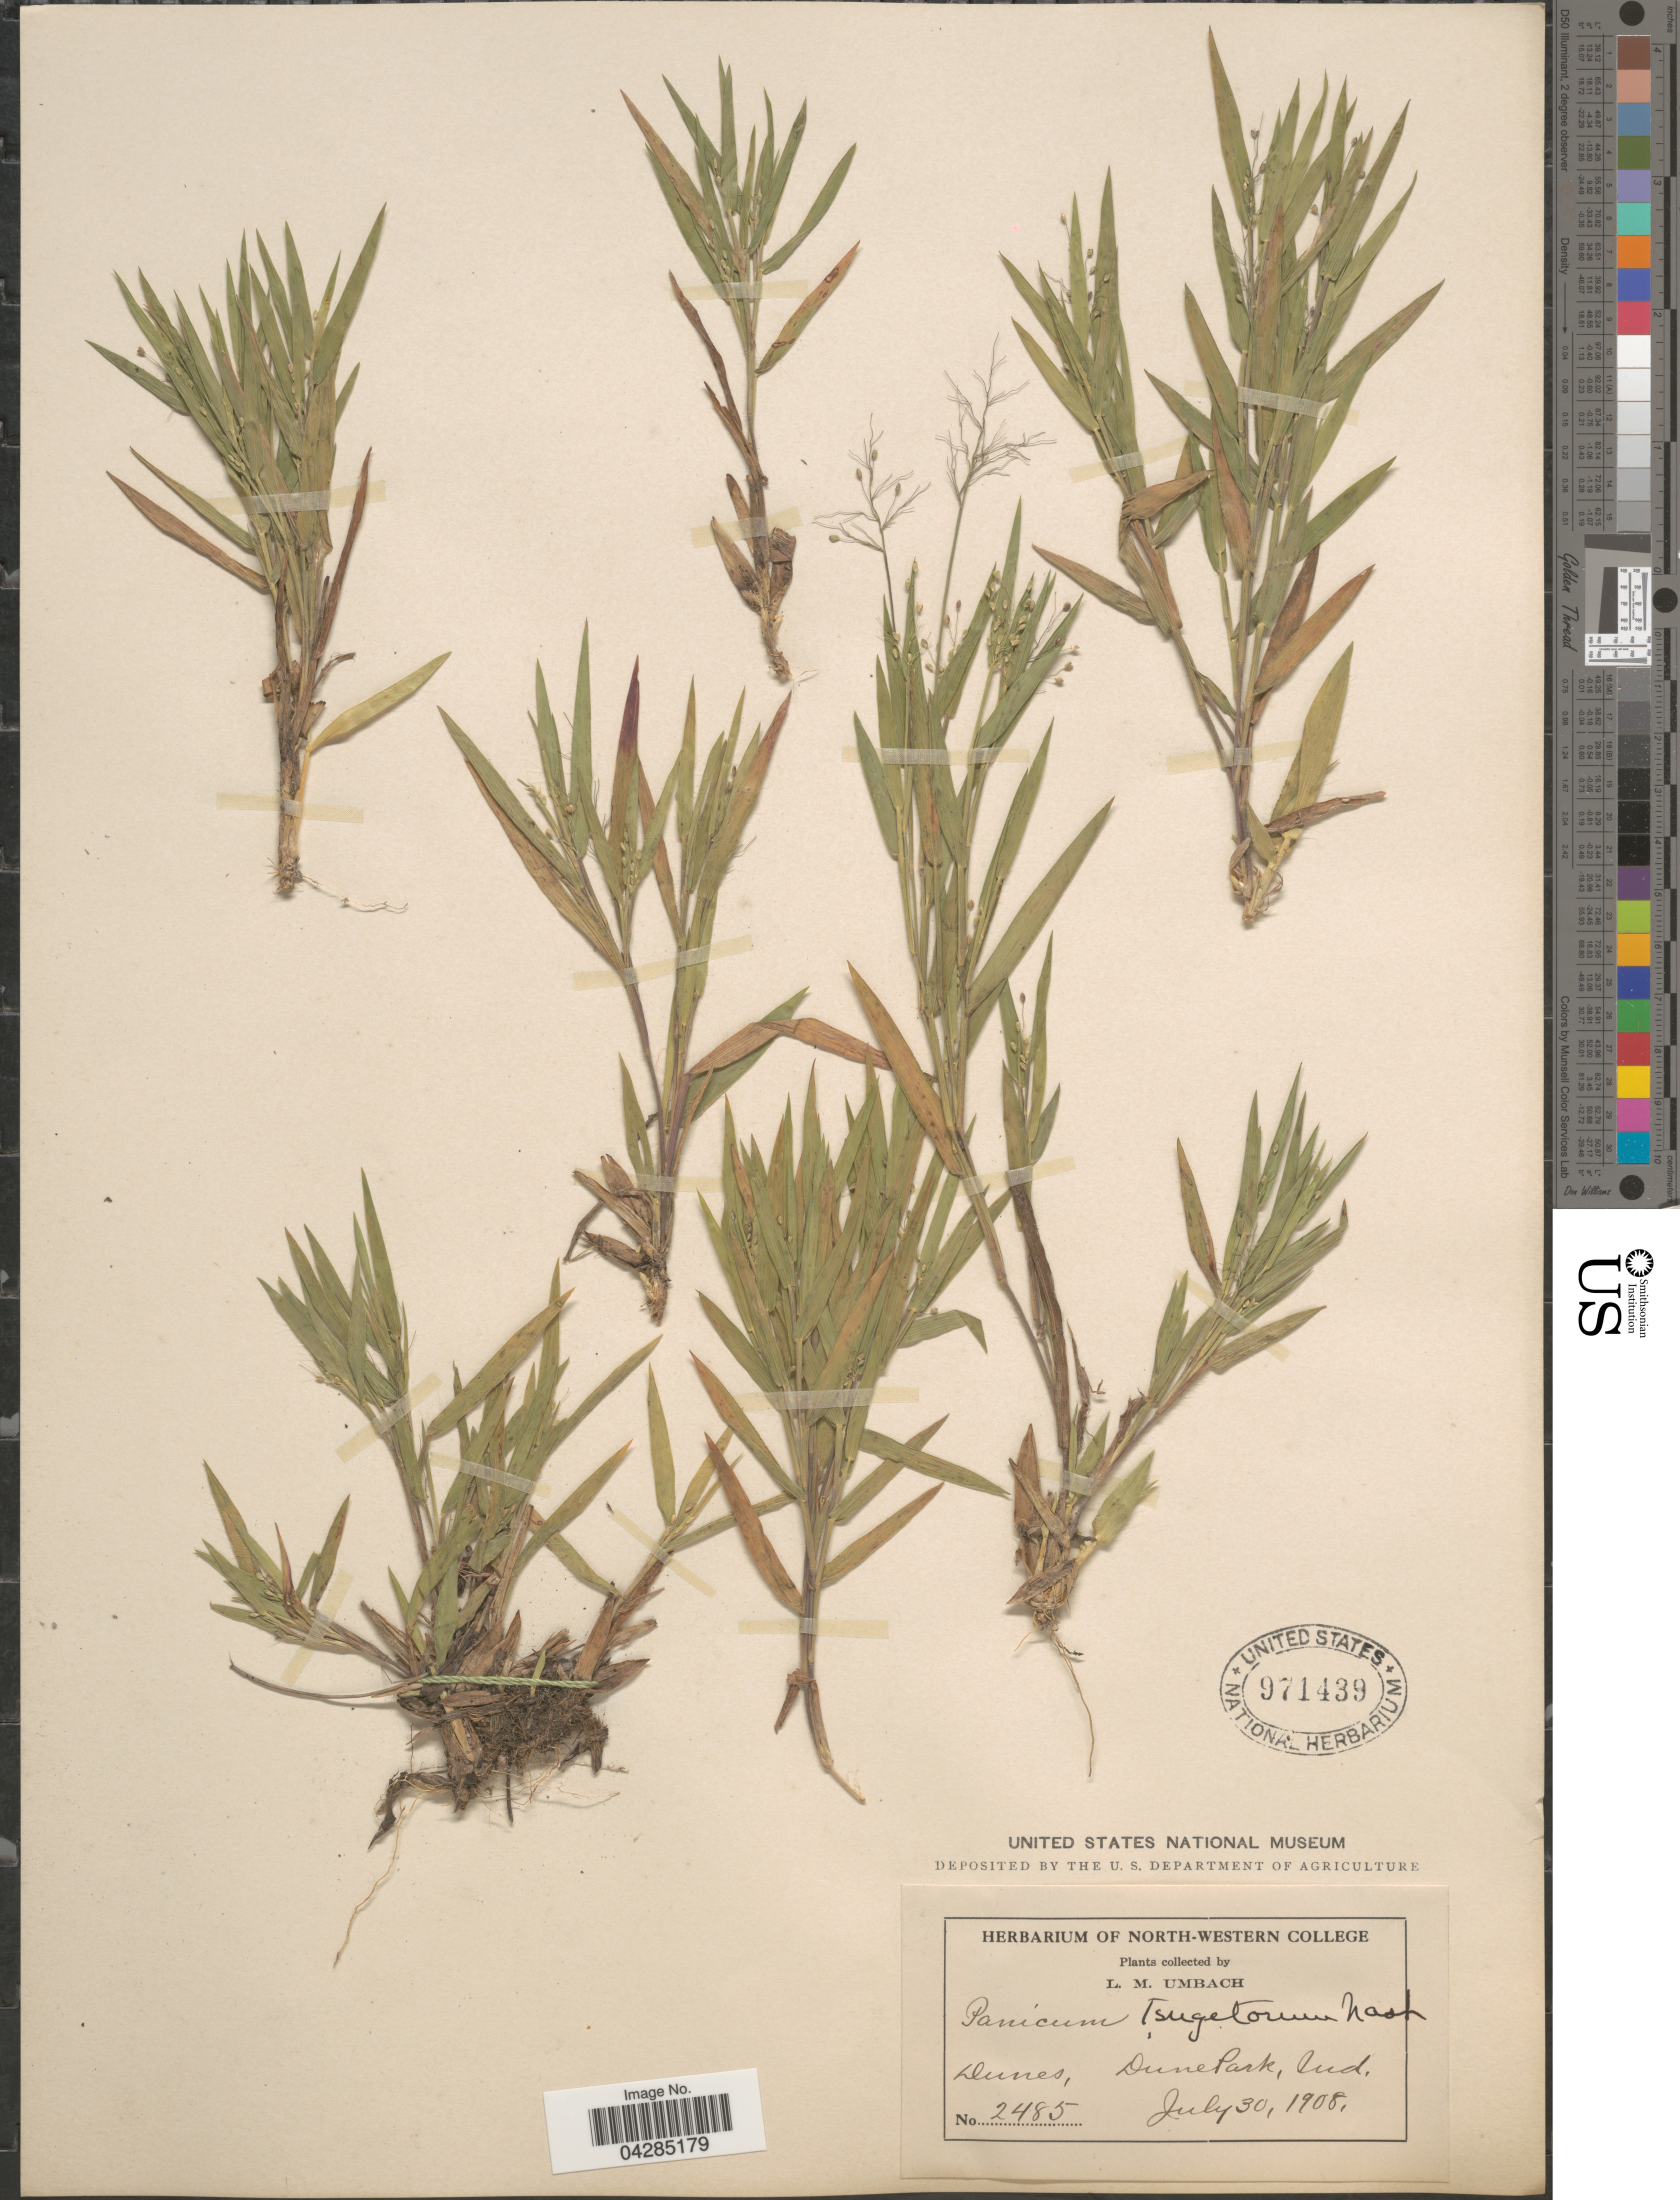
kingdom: Plantae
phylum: Tracheophyta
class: Liliopsida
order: Poales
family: Poaceae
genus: Dichanthelium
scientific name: Dichanthelium portoricense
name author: (Desv. ex Ham.) B.F. Hansen & Wunderlin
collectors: L. M. Umbach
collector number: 2485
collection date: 1908-07-30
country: United States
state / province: Indiana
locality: Dunes, Dune Park.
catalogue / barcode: US 971439